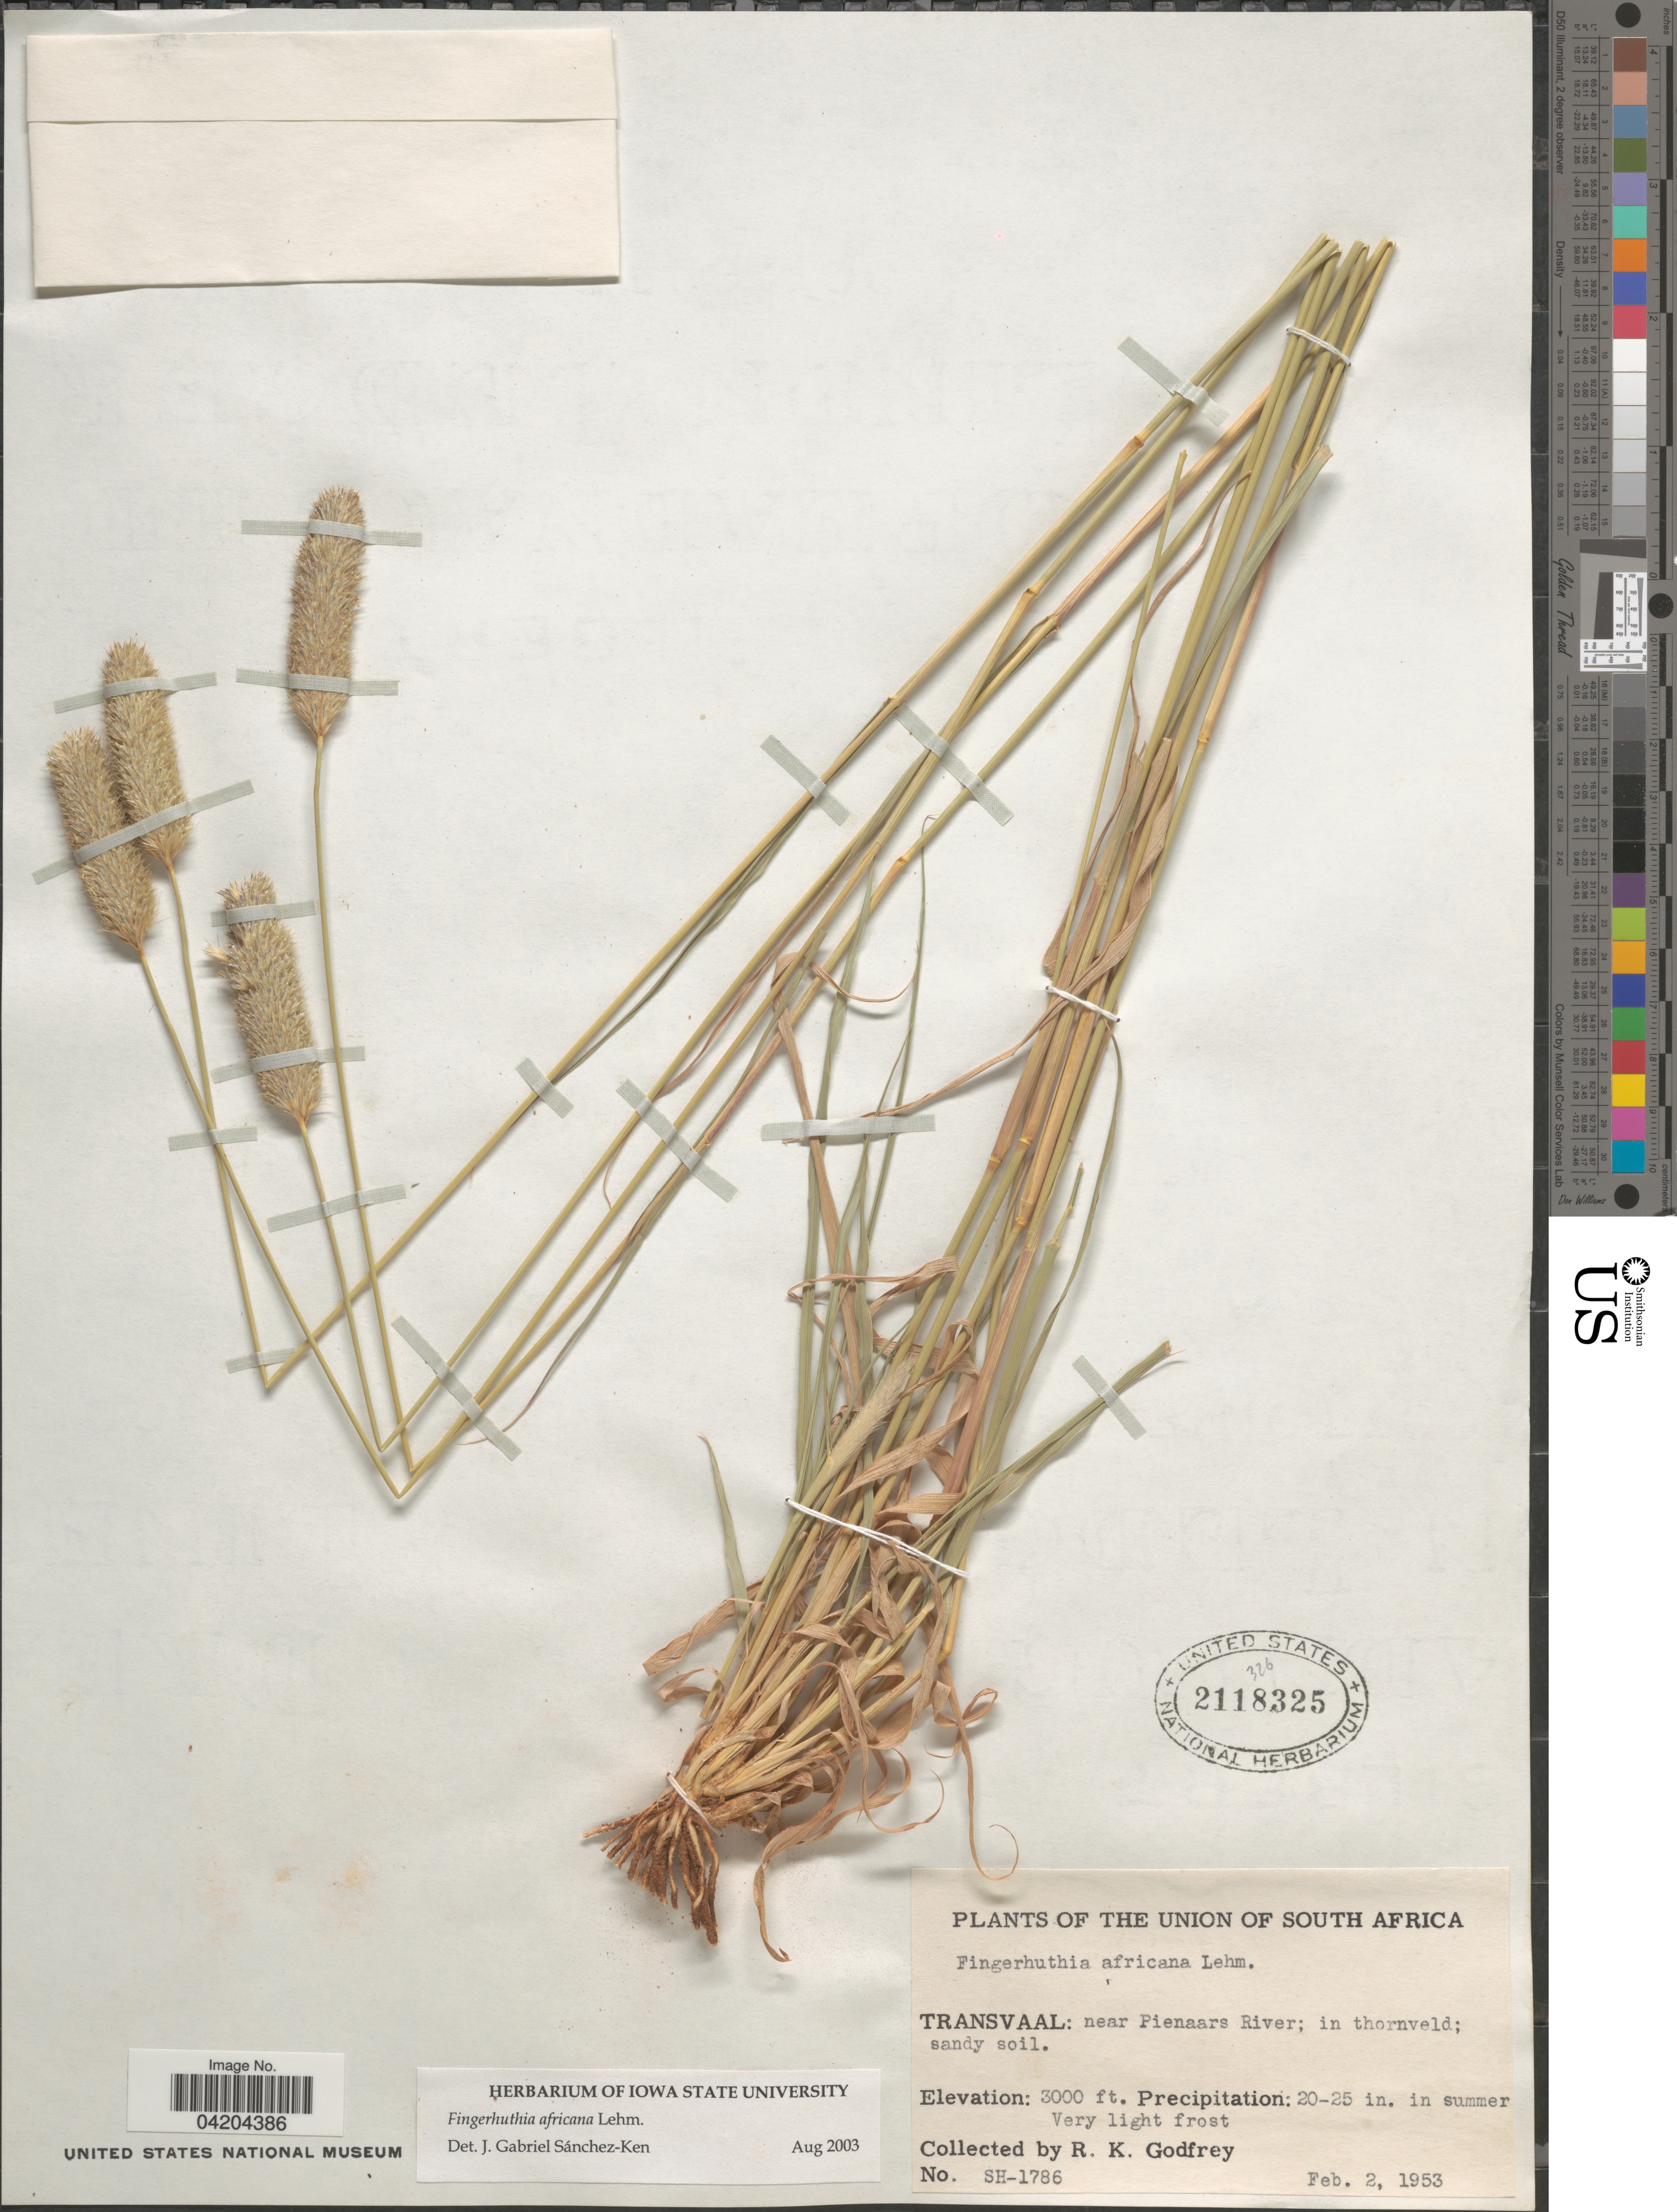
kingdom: Plantae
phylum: Tracheophyta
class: Liliopsida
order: Poales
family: Poaceae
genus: Fingerhuthia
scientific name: Fingerhuthia africana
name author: Nees ex Lehm.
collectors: R. K. Godfrey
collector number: SH-1786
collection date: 1953-02-02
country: South Africa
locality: Union of South Africa. Transvaal: near Pienaars River.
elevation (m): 914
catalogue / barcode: US 2118325